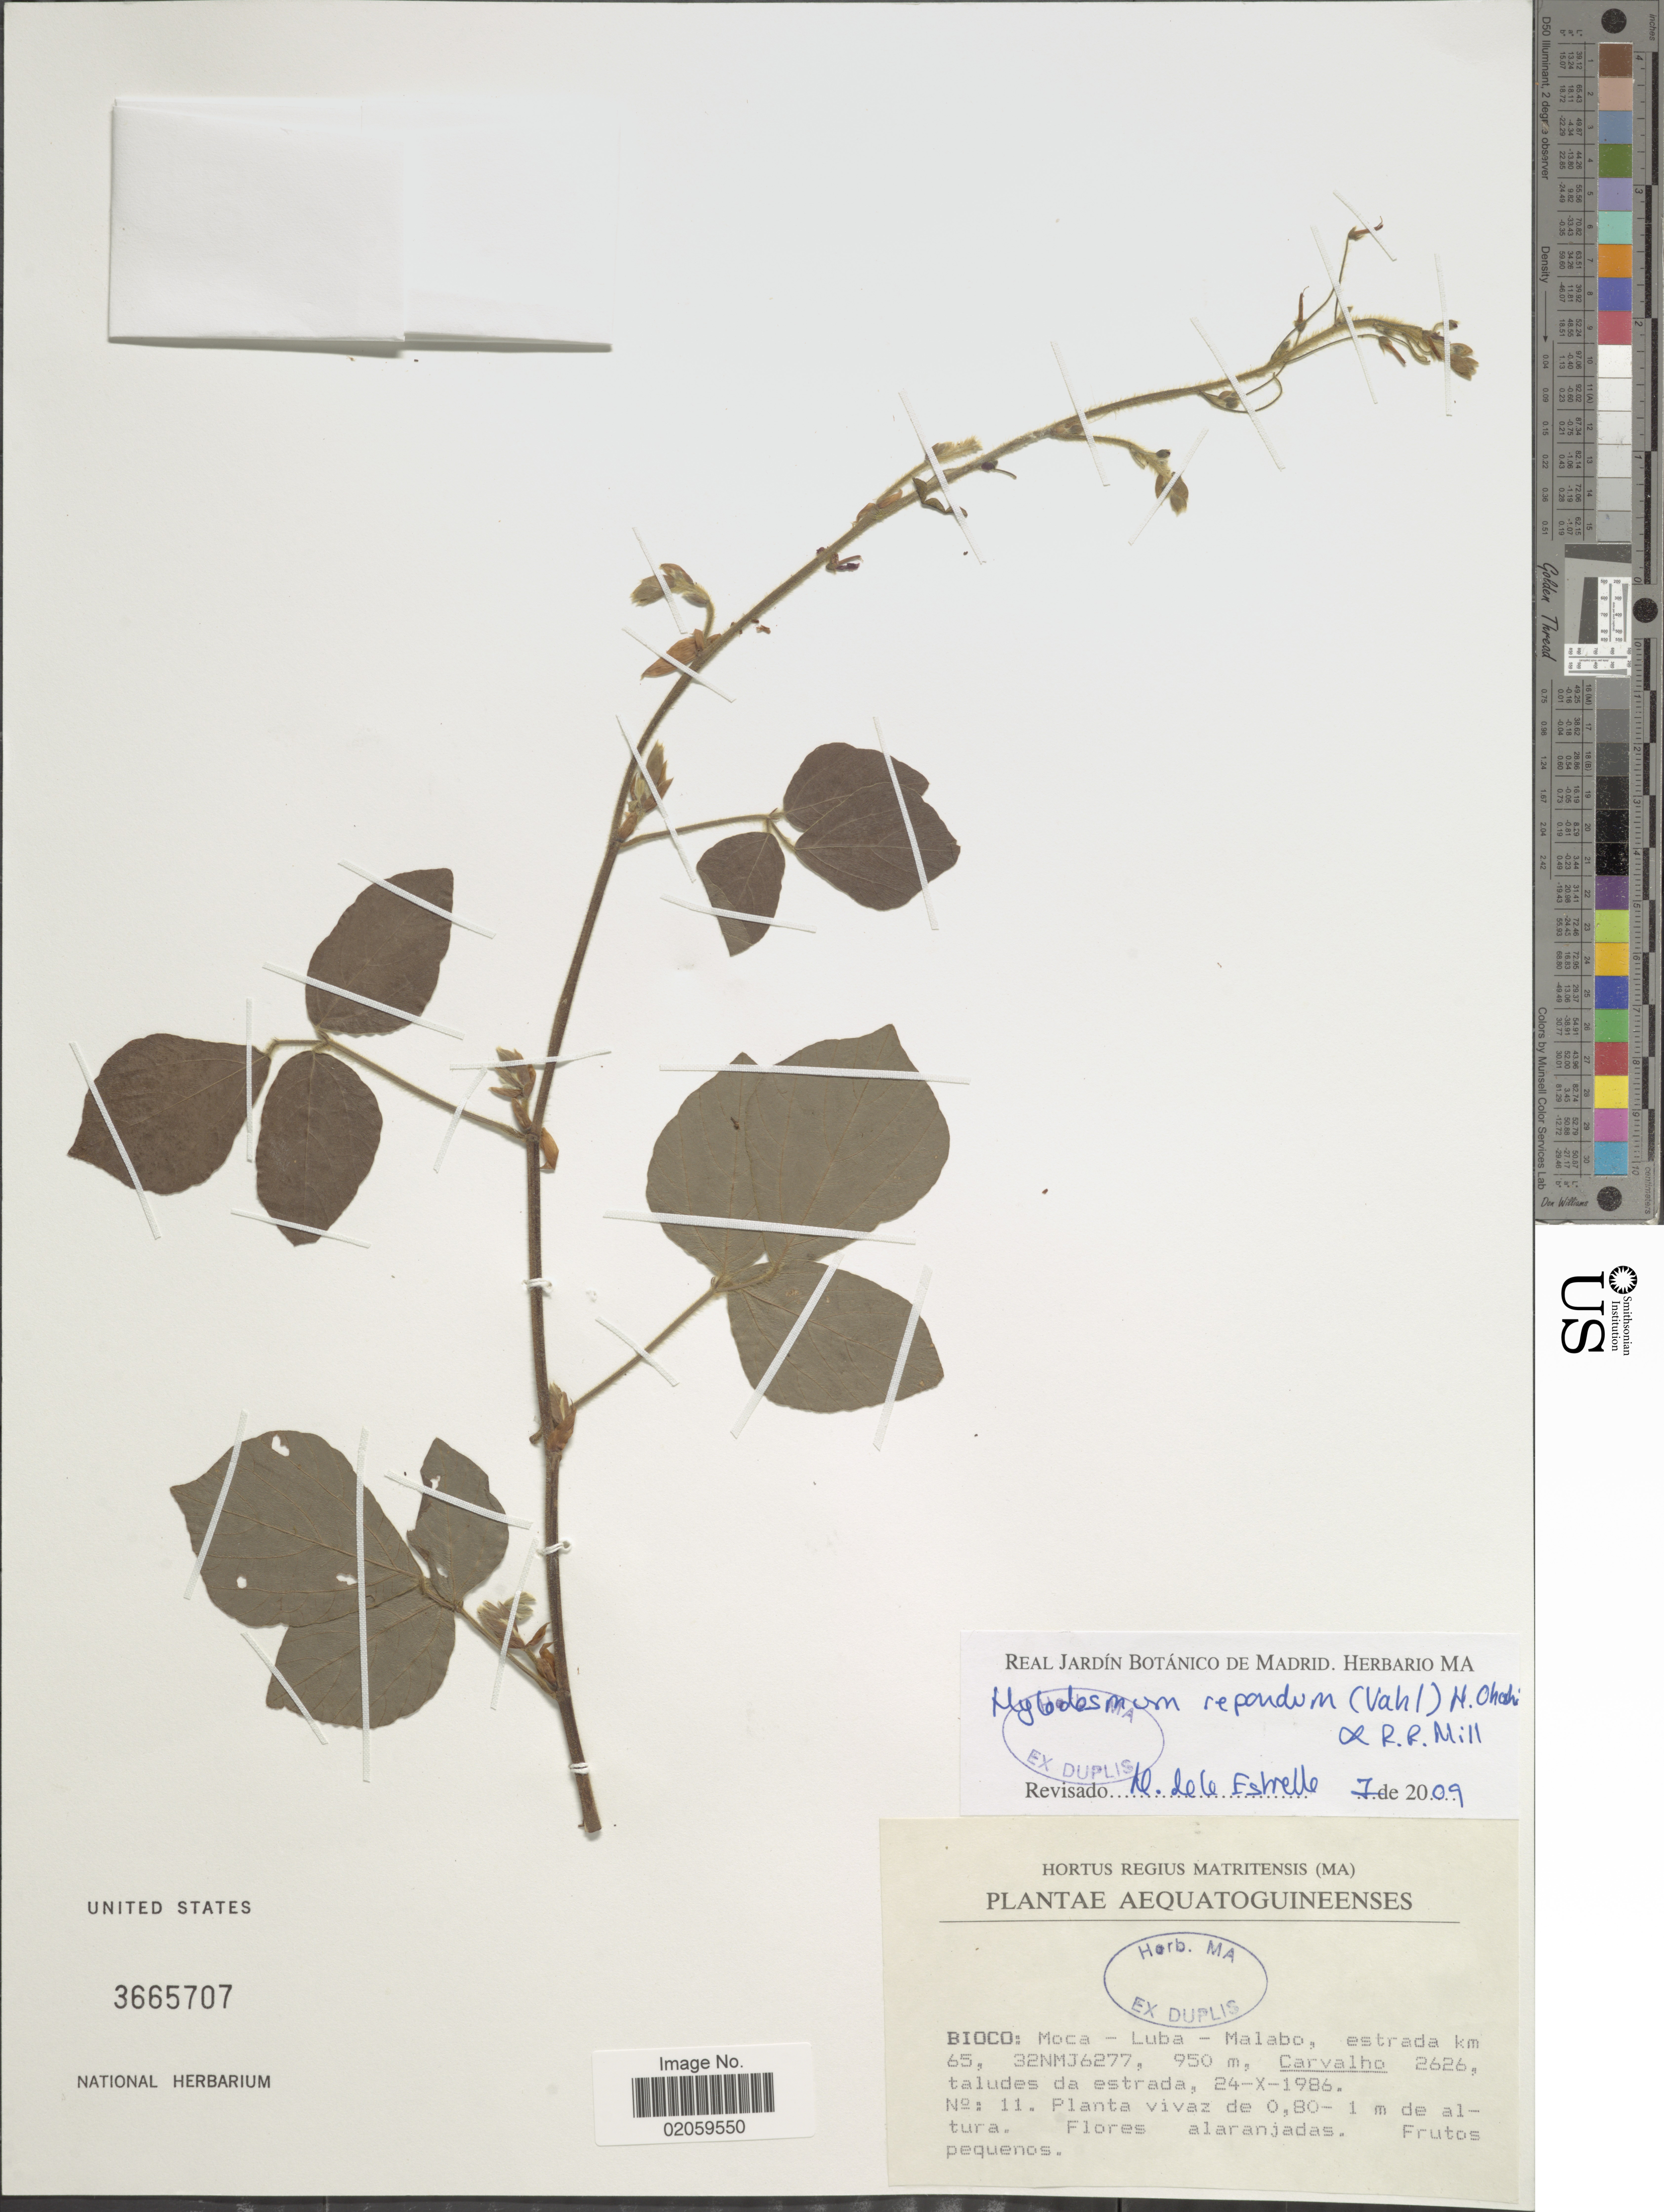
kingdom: Plantae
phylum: Tracheophyta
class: Magnoliopsida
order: Fabales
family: Fabaceae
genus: Hylodesmum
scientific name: Hylodesmum repandum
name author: (Vahl) H. Ohashi & R.R. Mill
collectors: Carvalho, --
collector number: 2626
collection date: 1986-10-24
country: Equatorial Guinea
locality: Aequatoguineenses, Bioco, Moca-Luba-Malabo, estrada km 65, 32NMJ6277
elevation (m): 950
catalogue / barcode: US 3665707